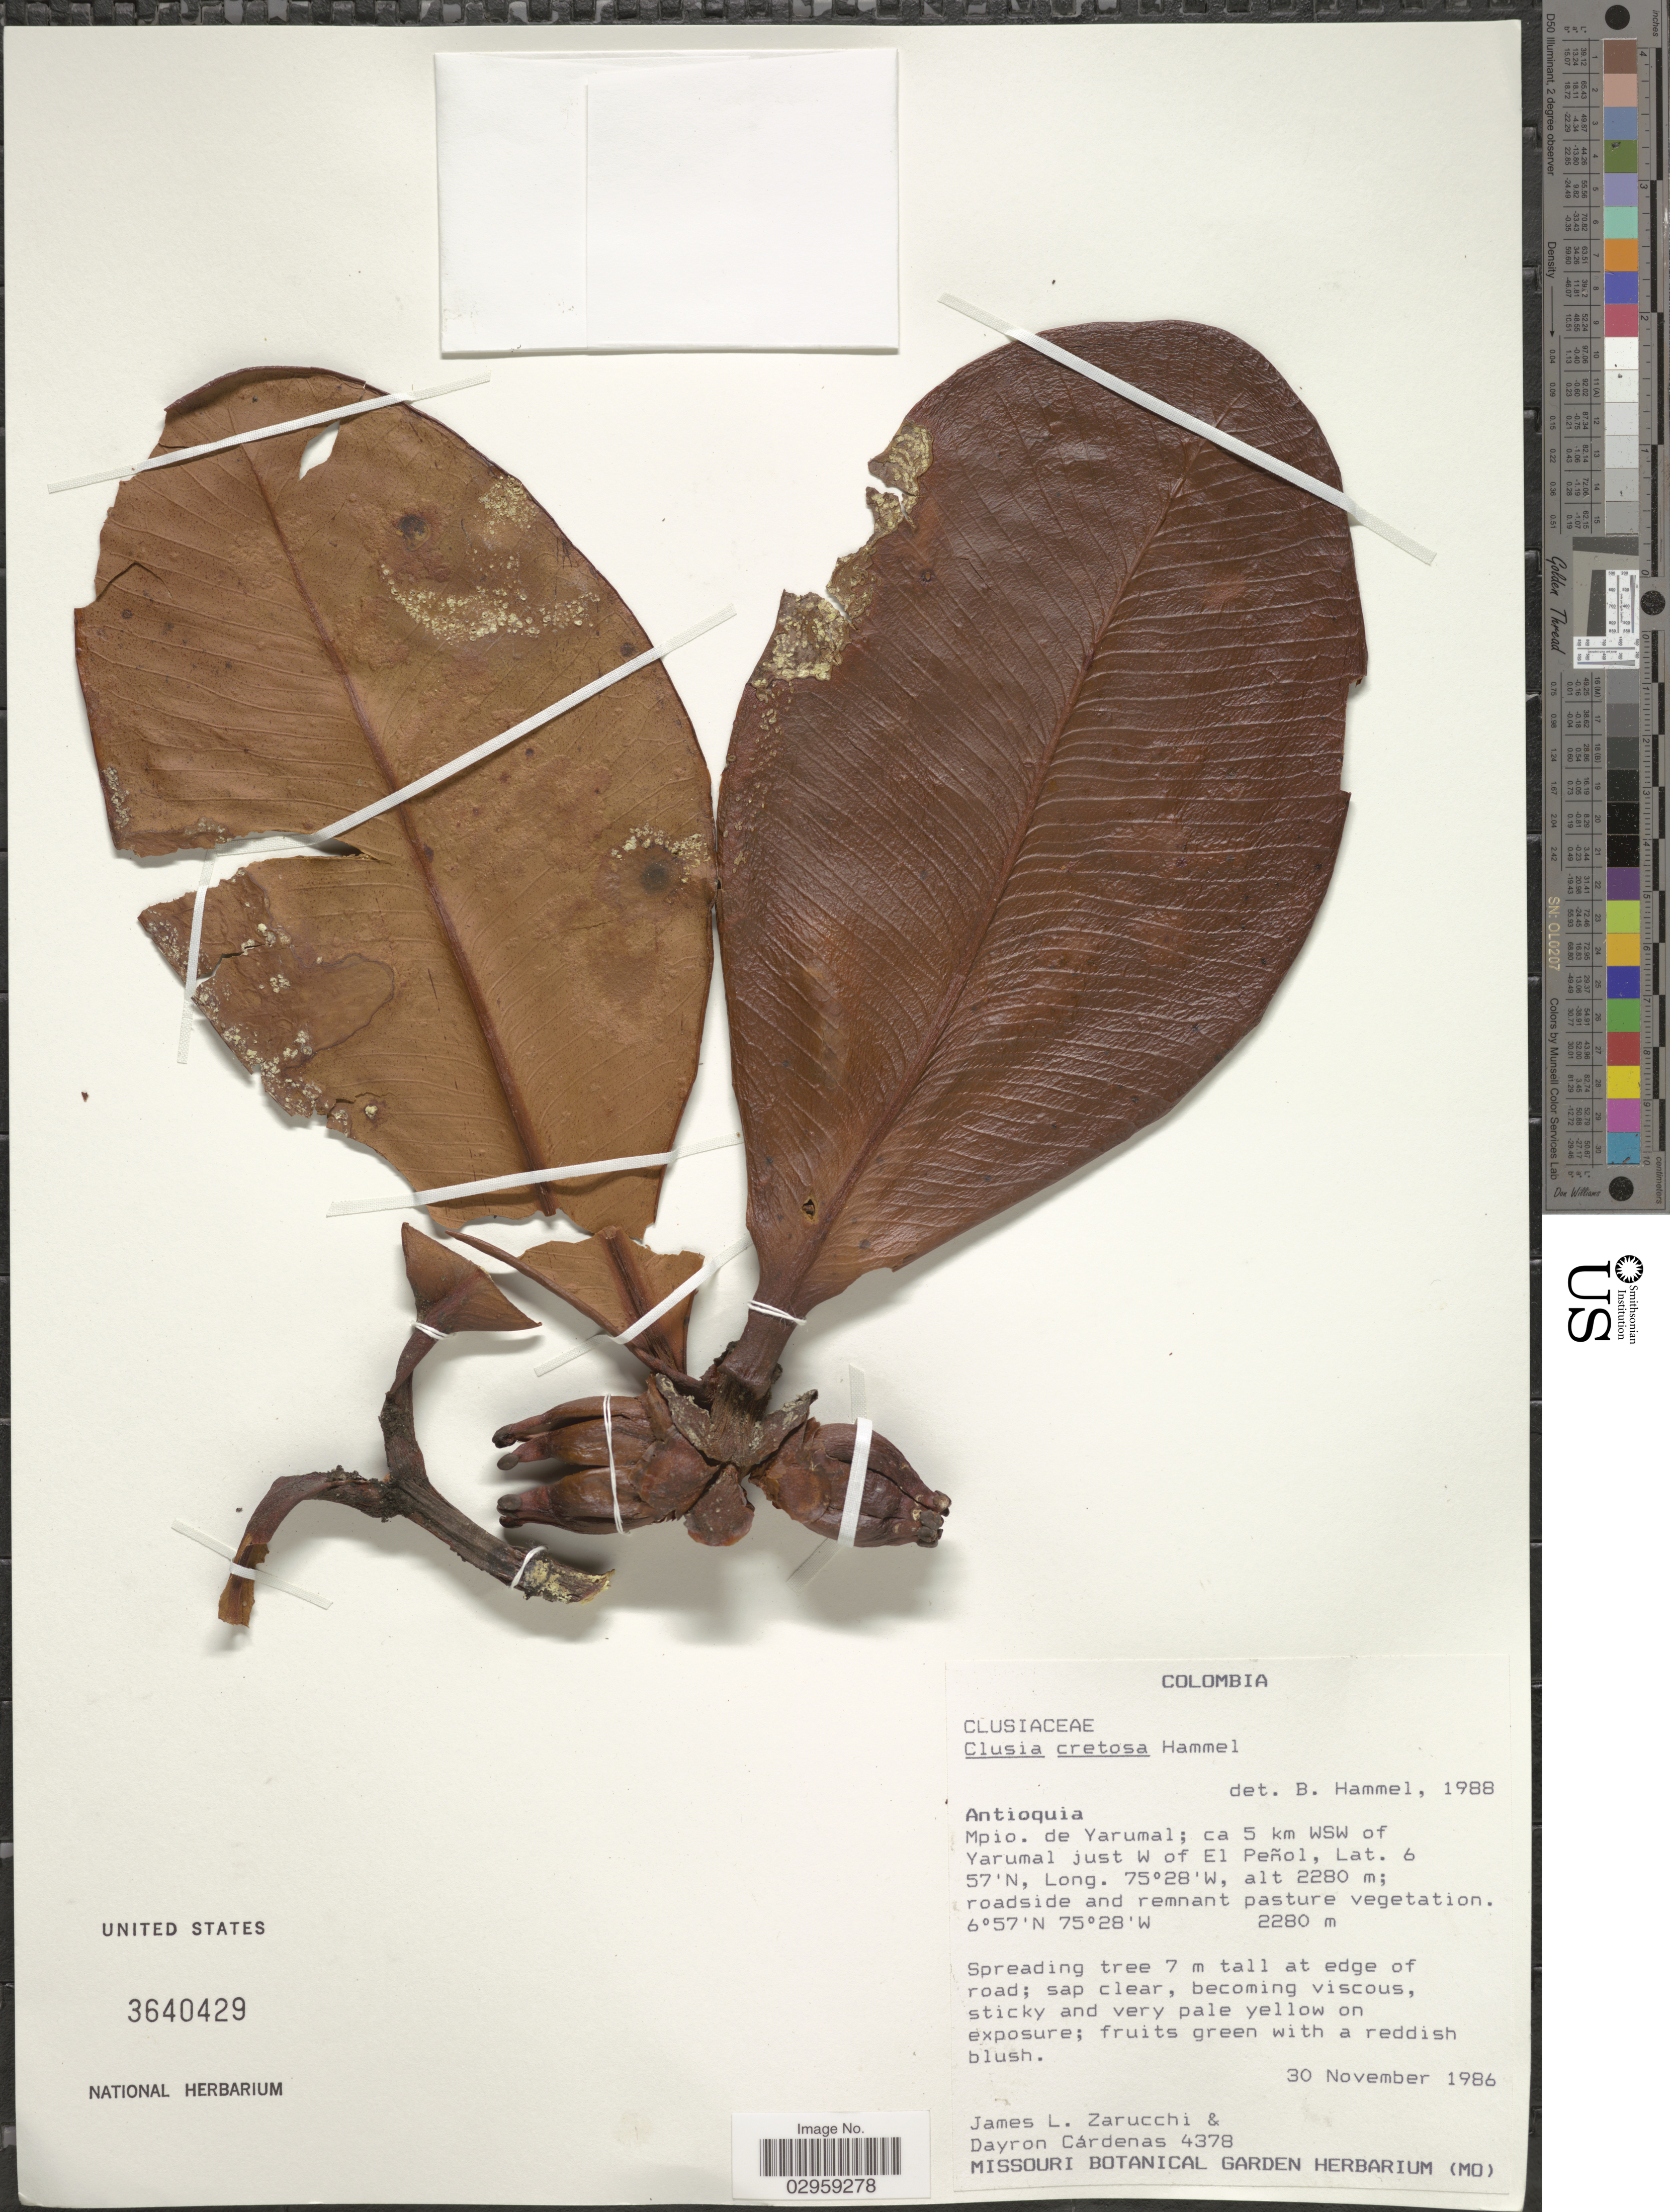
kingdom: Plantae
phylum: Tracheophyta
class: Magnoliopsida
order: Malpighiales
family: Clusiaceae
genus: Clusia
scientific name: Clusia cretosa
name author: Hammel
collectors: J. L. Zarucchi & D. Cárdenas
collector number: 4378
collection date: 1986-11-30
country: Colombia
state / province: Antioquia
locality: Mpio. de Yarumal; ca. 5 km WSW of Yarumal just W of El Peñol, roadside and remnant pasture vegetation.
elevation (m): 2280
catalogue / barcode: US 3640429